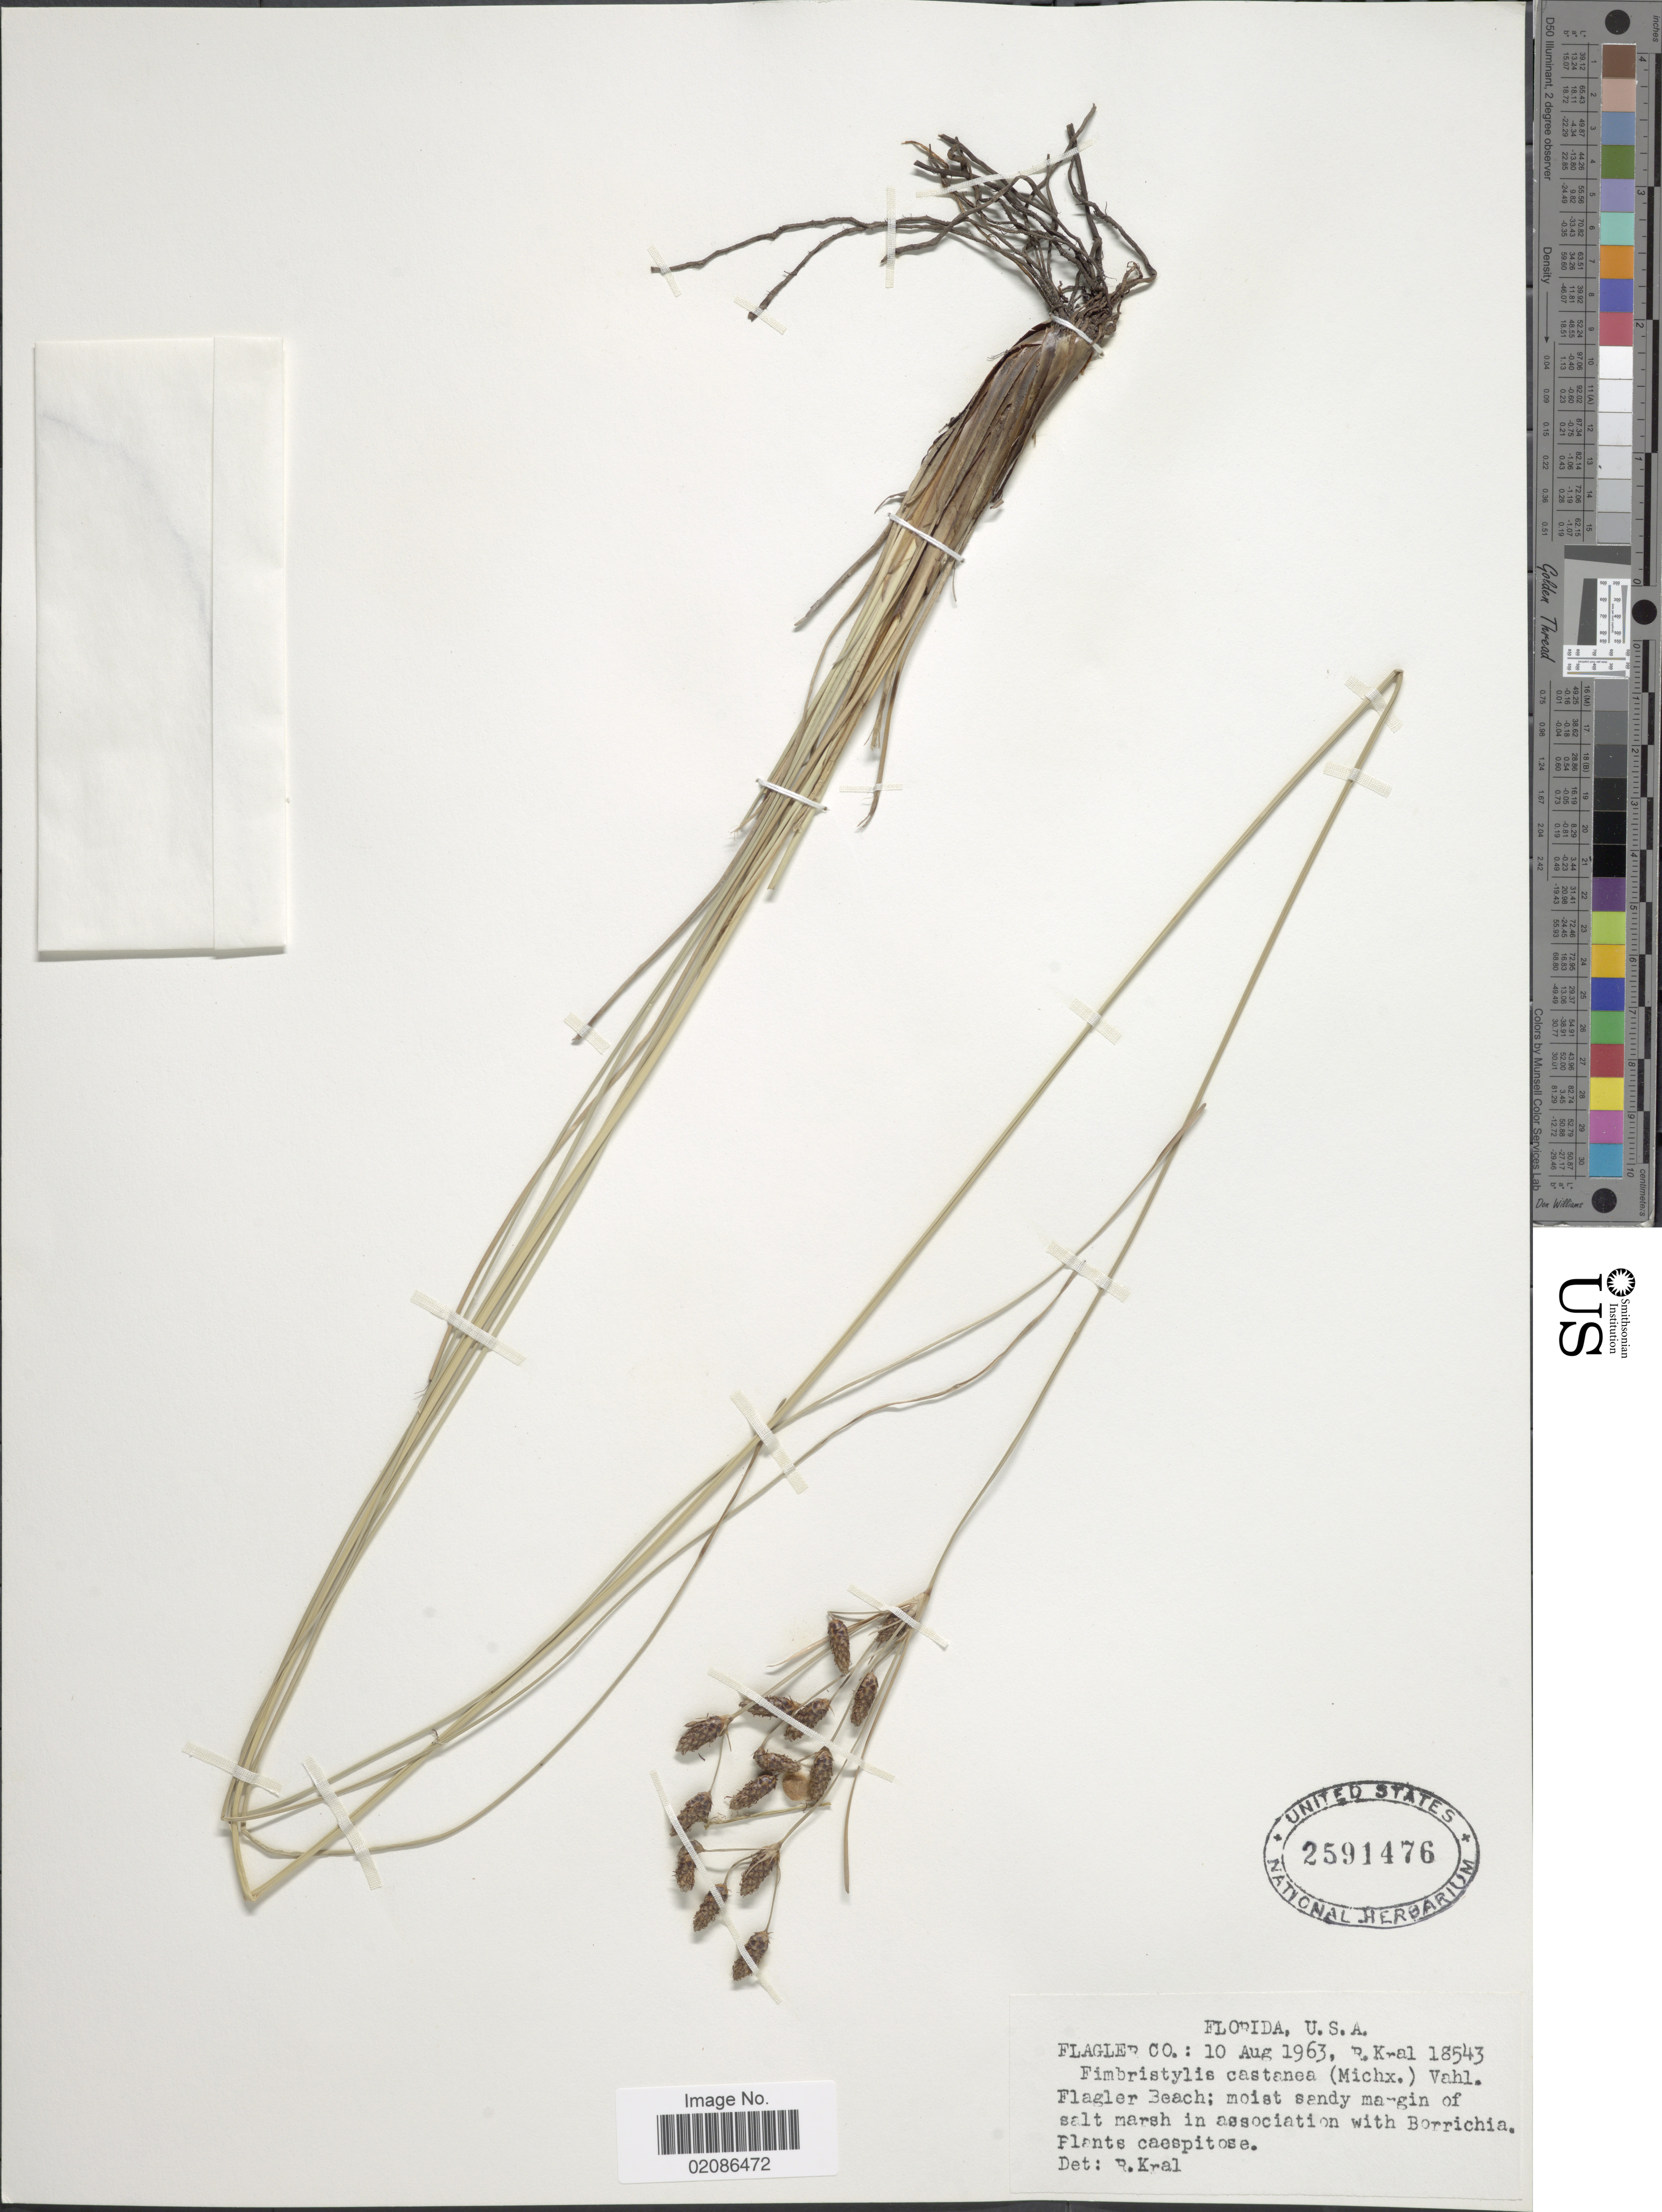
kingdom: Plantae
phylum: Tracheophyta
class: Liliopsida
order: Poales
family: Cyperaceae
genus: Fimbristylis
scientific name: Fimbristylis castanea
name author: (Michx.) Vahl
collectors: R. Kral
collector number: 18543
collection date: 1963-08-10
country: United States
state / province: Florida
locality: Flagler Co; Flagler Beach; moist sandy margin of salt marsh in association with Borrichia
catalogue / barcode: US 2591476